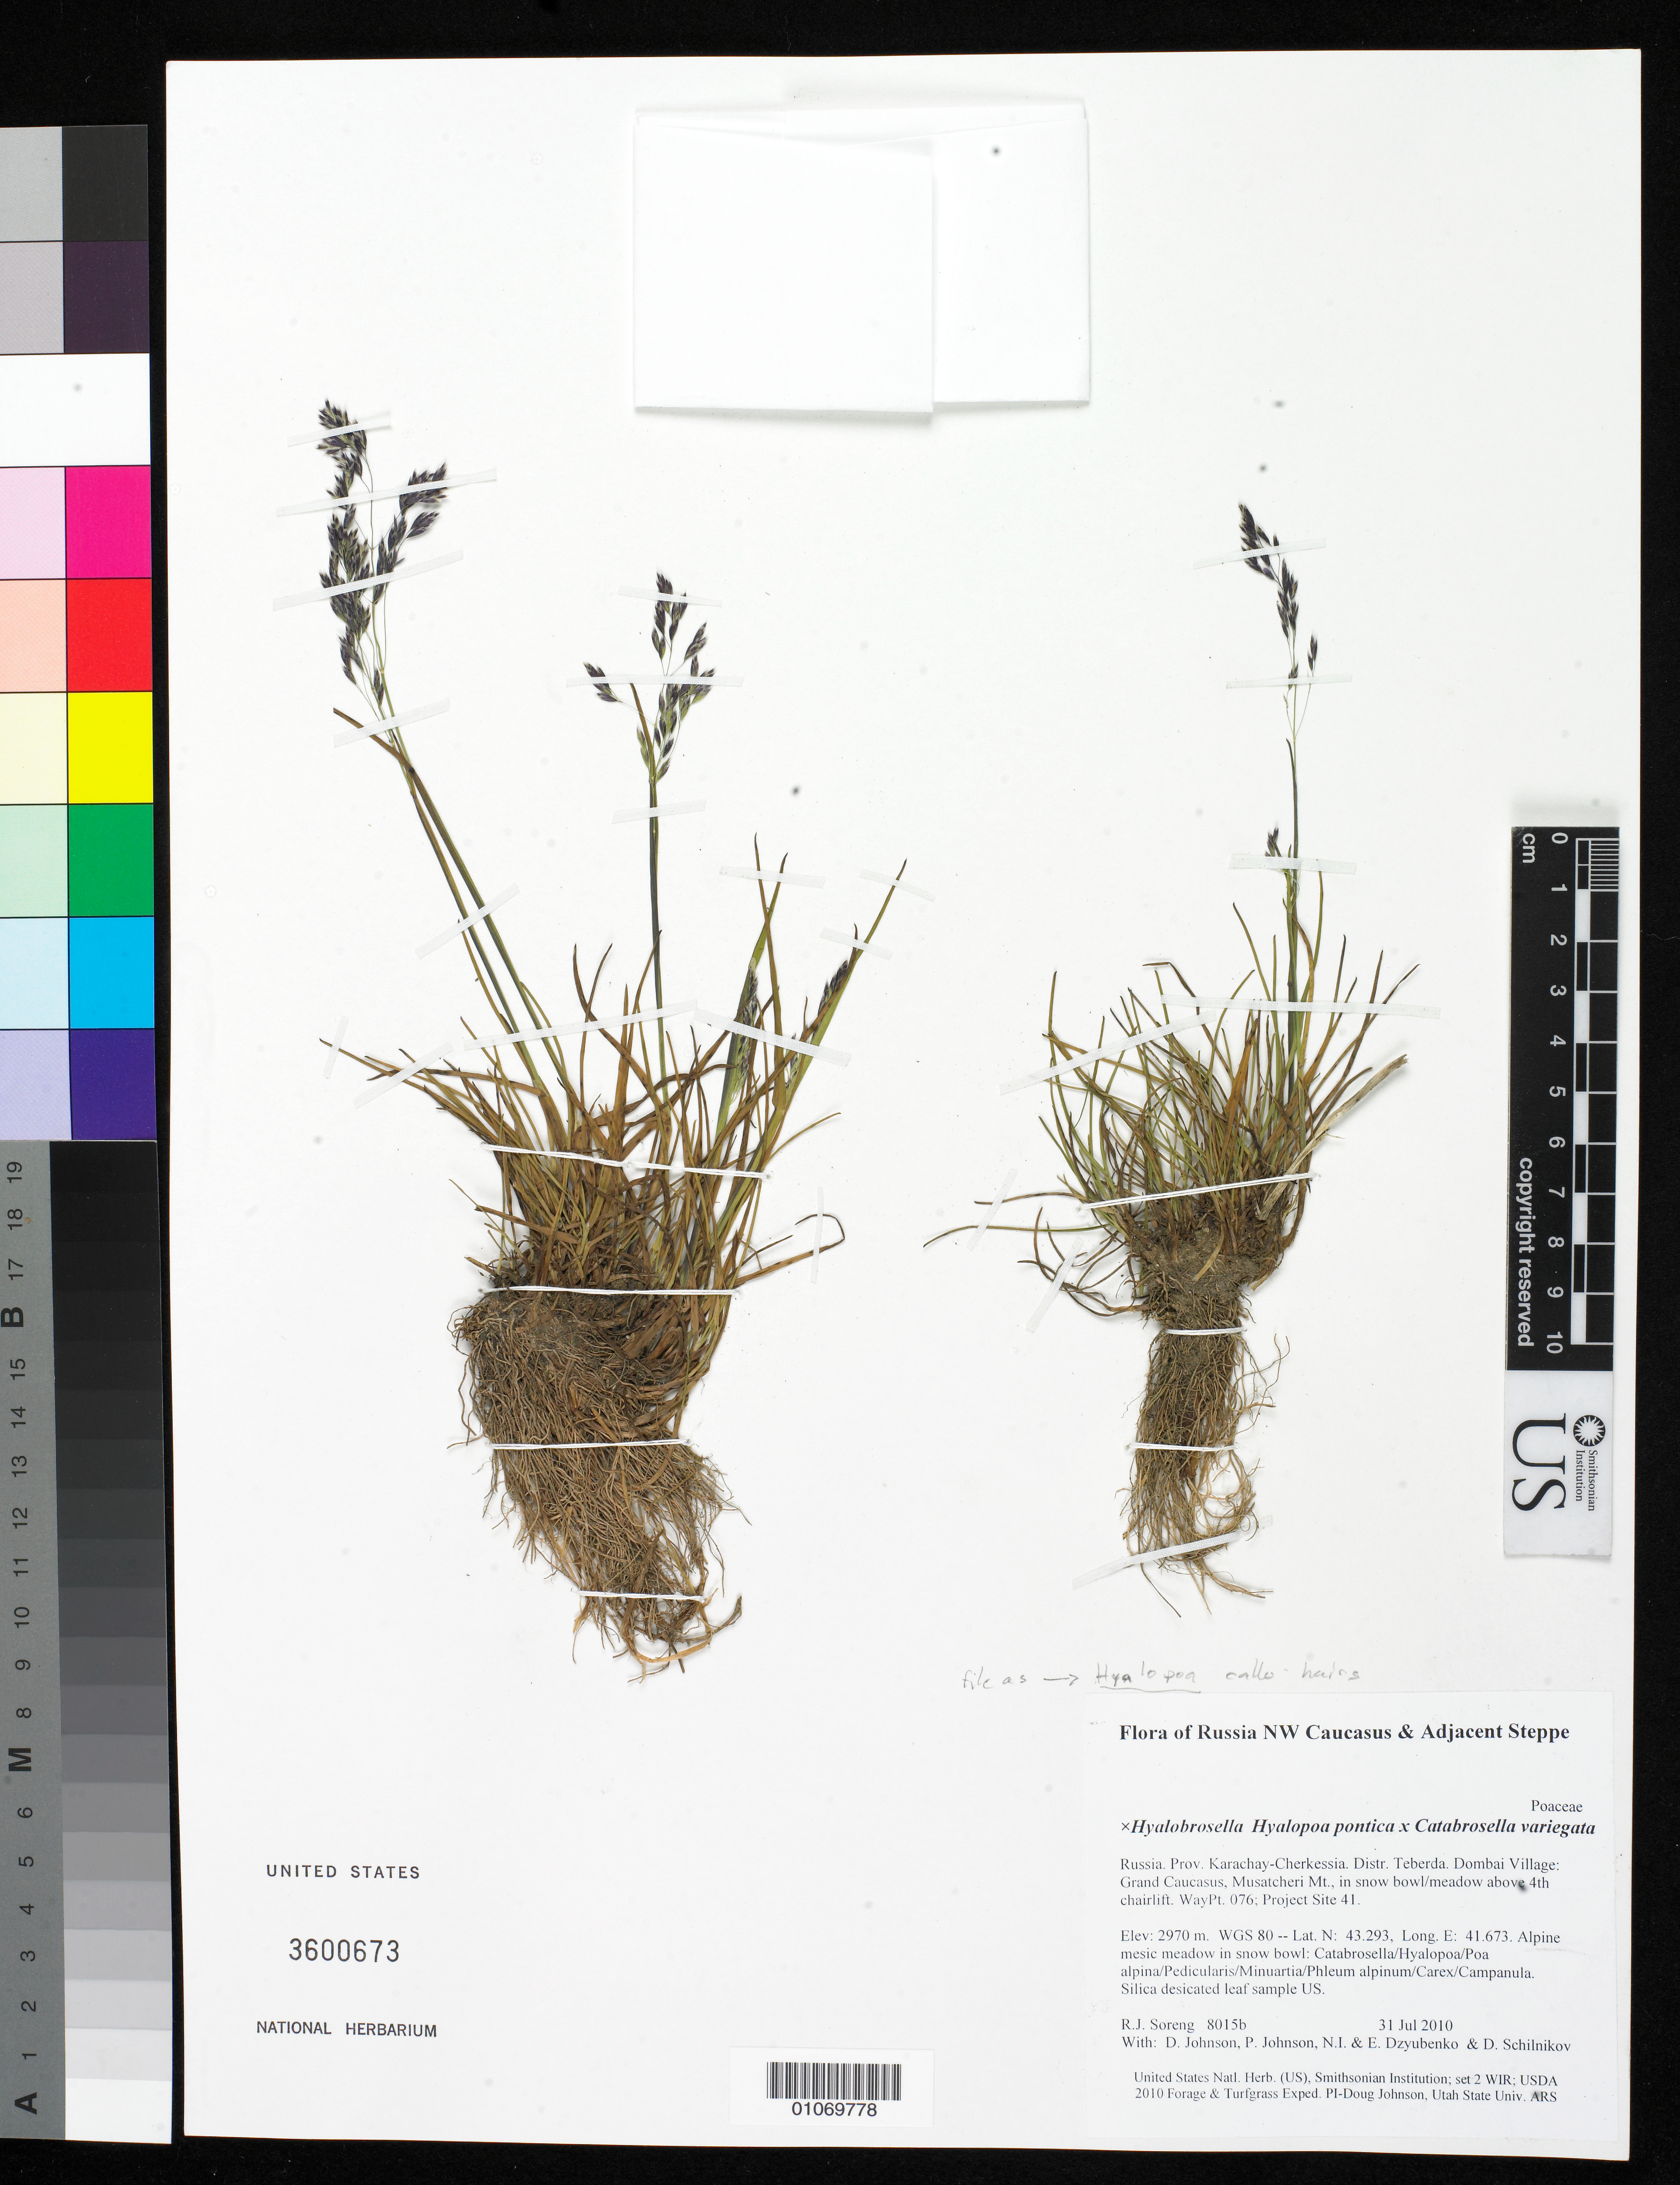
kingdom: Plantae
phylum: Tracheophyta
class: Liliopsida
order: Poales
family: Poaceae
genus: Hyalopoa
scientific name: Hyalopoa pontica x Catabrosella variegata (Boiss.) Tzvelev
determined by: Soreng, Robert J., Research Associate (BOT), Smithsonian Institution - National Museum of Natural History (UNITED STATES)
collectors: R. J. Soreng, D. Johnson, P. Johnson, N. Dzyubenko, E. Dzyubenko & D. Schilnikov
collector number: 8015-b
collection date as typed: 31 Jul 2010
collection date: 2010-07-31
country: Russian Federation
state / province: Karachay-Cherkess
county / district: Teberda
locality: Dombai Village: Grand Caucasus, Musatcheri Mt., in snow bowl/meadow above 4th chairlift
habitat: Alpine mesic meadow in snow bowl: Catabrosella/Hyalopoa/Poa alpina/Pedicularis/Minuartia/Phleum alpinum/Carex/Campanula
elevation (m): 2970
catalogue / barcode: US 3600673